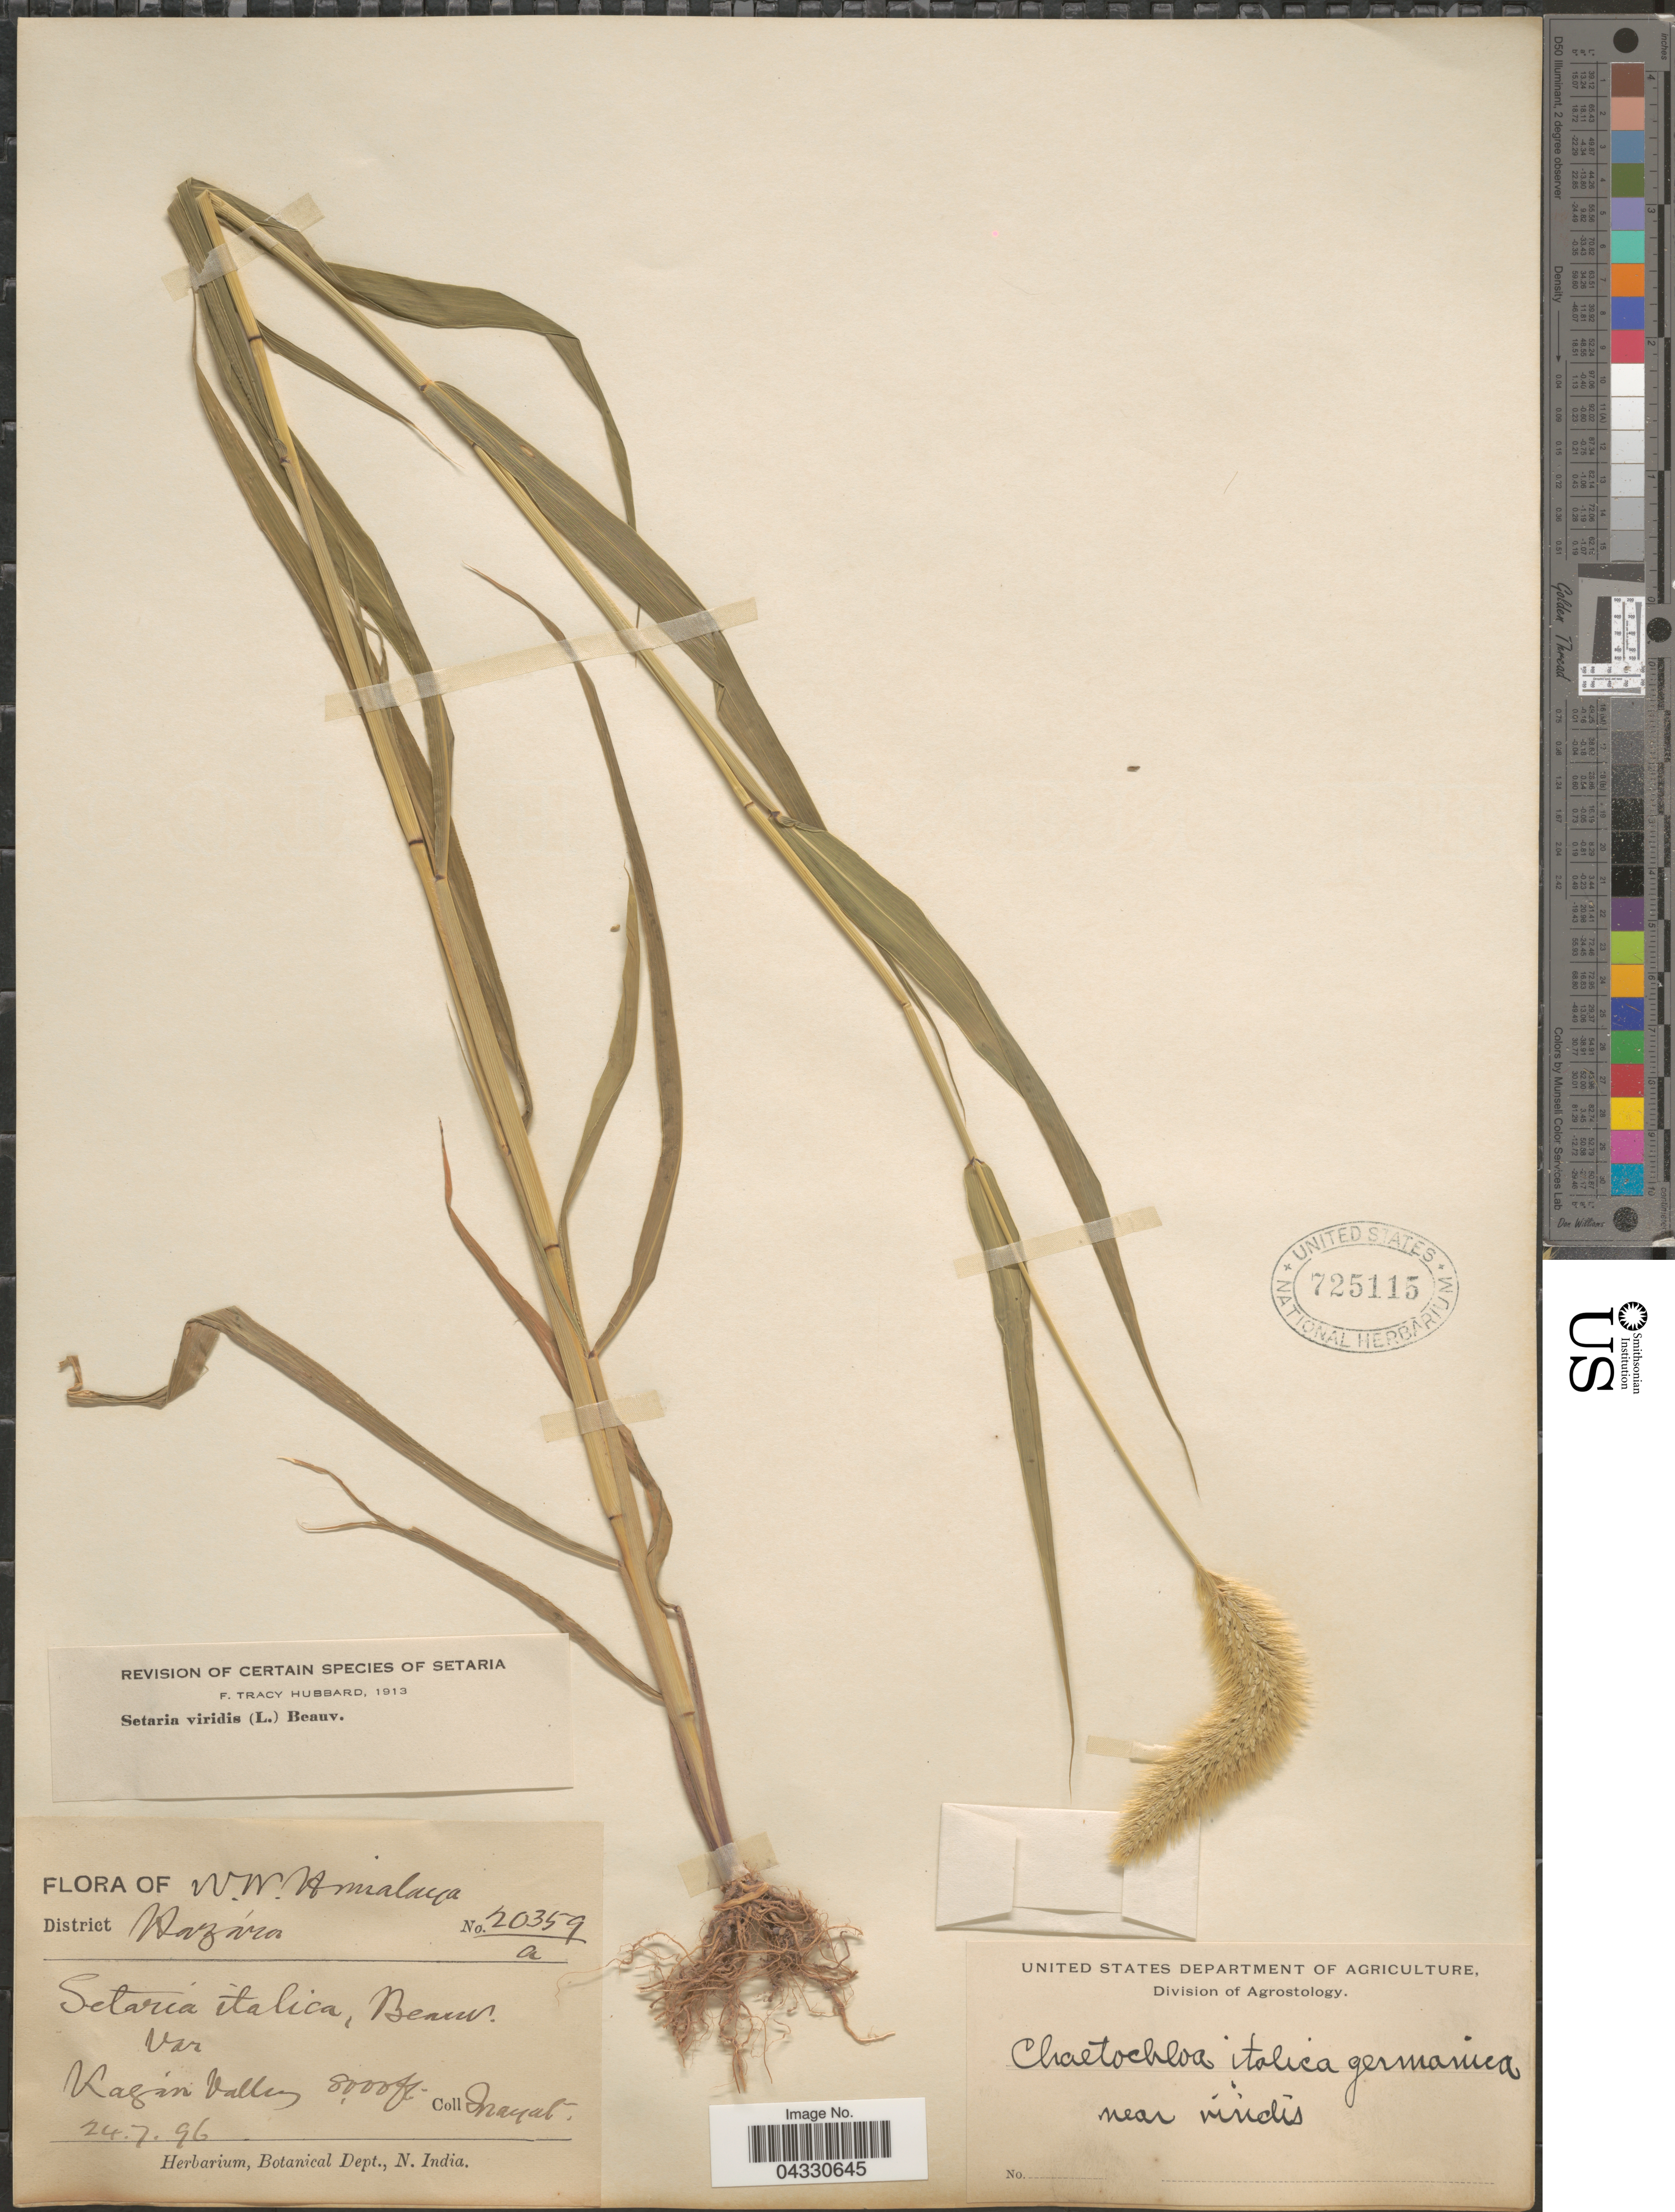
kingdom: Plantae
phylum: Tracheophyta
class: Liliopsida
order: Poales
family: Poaceae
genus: Setaria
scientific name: Setaria viridis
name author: (L.) P. Beauv.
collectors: -. Inayat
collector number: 20359a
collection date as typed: Transcribed d/m/y: 24/7/96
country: Pakistan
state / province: Khyber Pakhtunkhwa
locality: N.W. Himalaya. District Hazára. Kagán Valley.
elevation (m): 2438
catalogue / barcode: US 725115